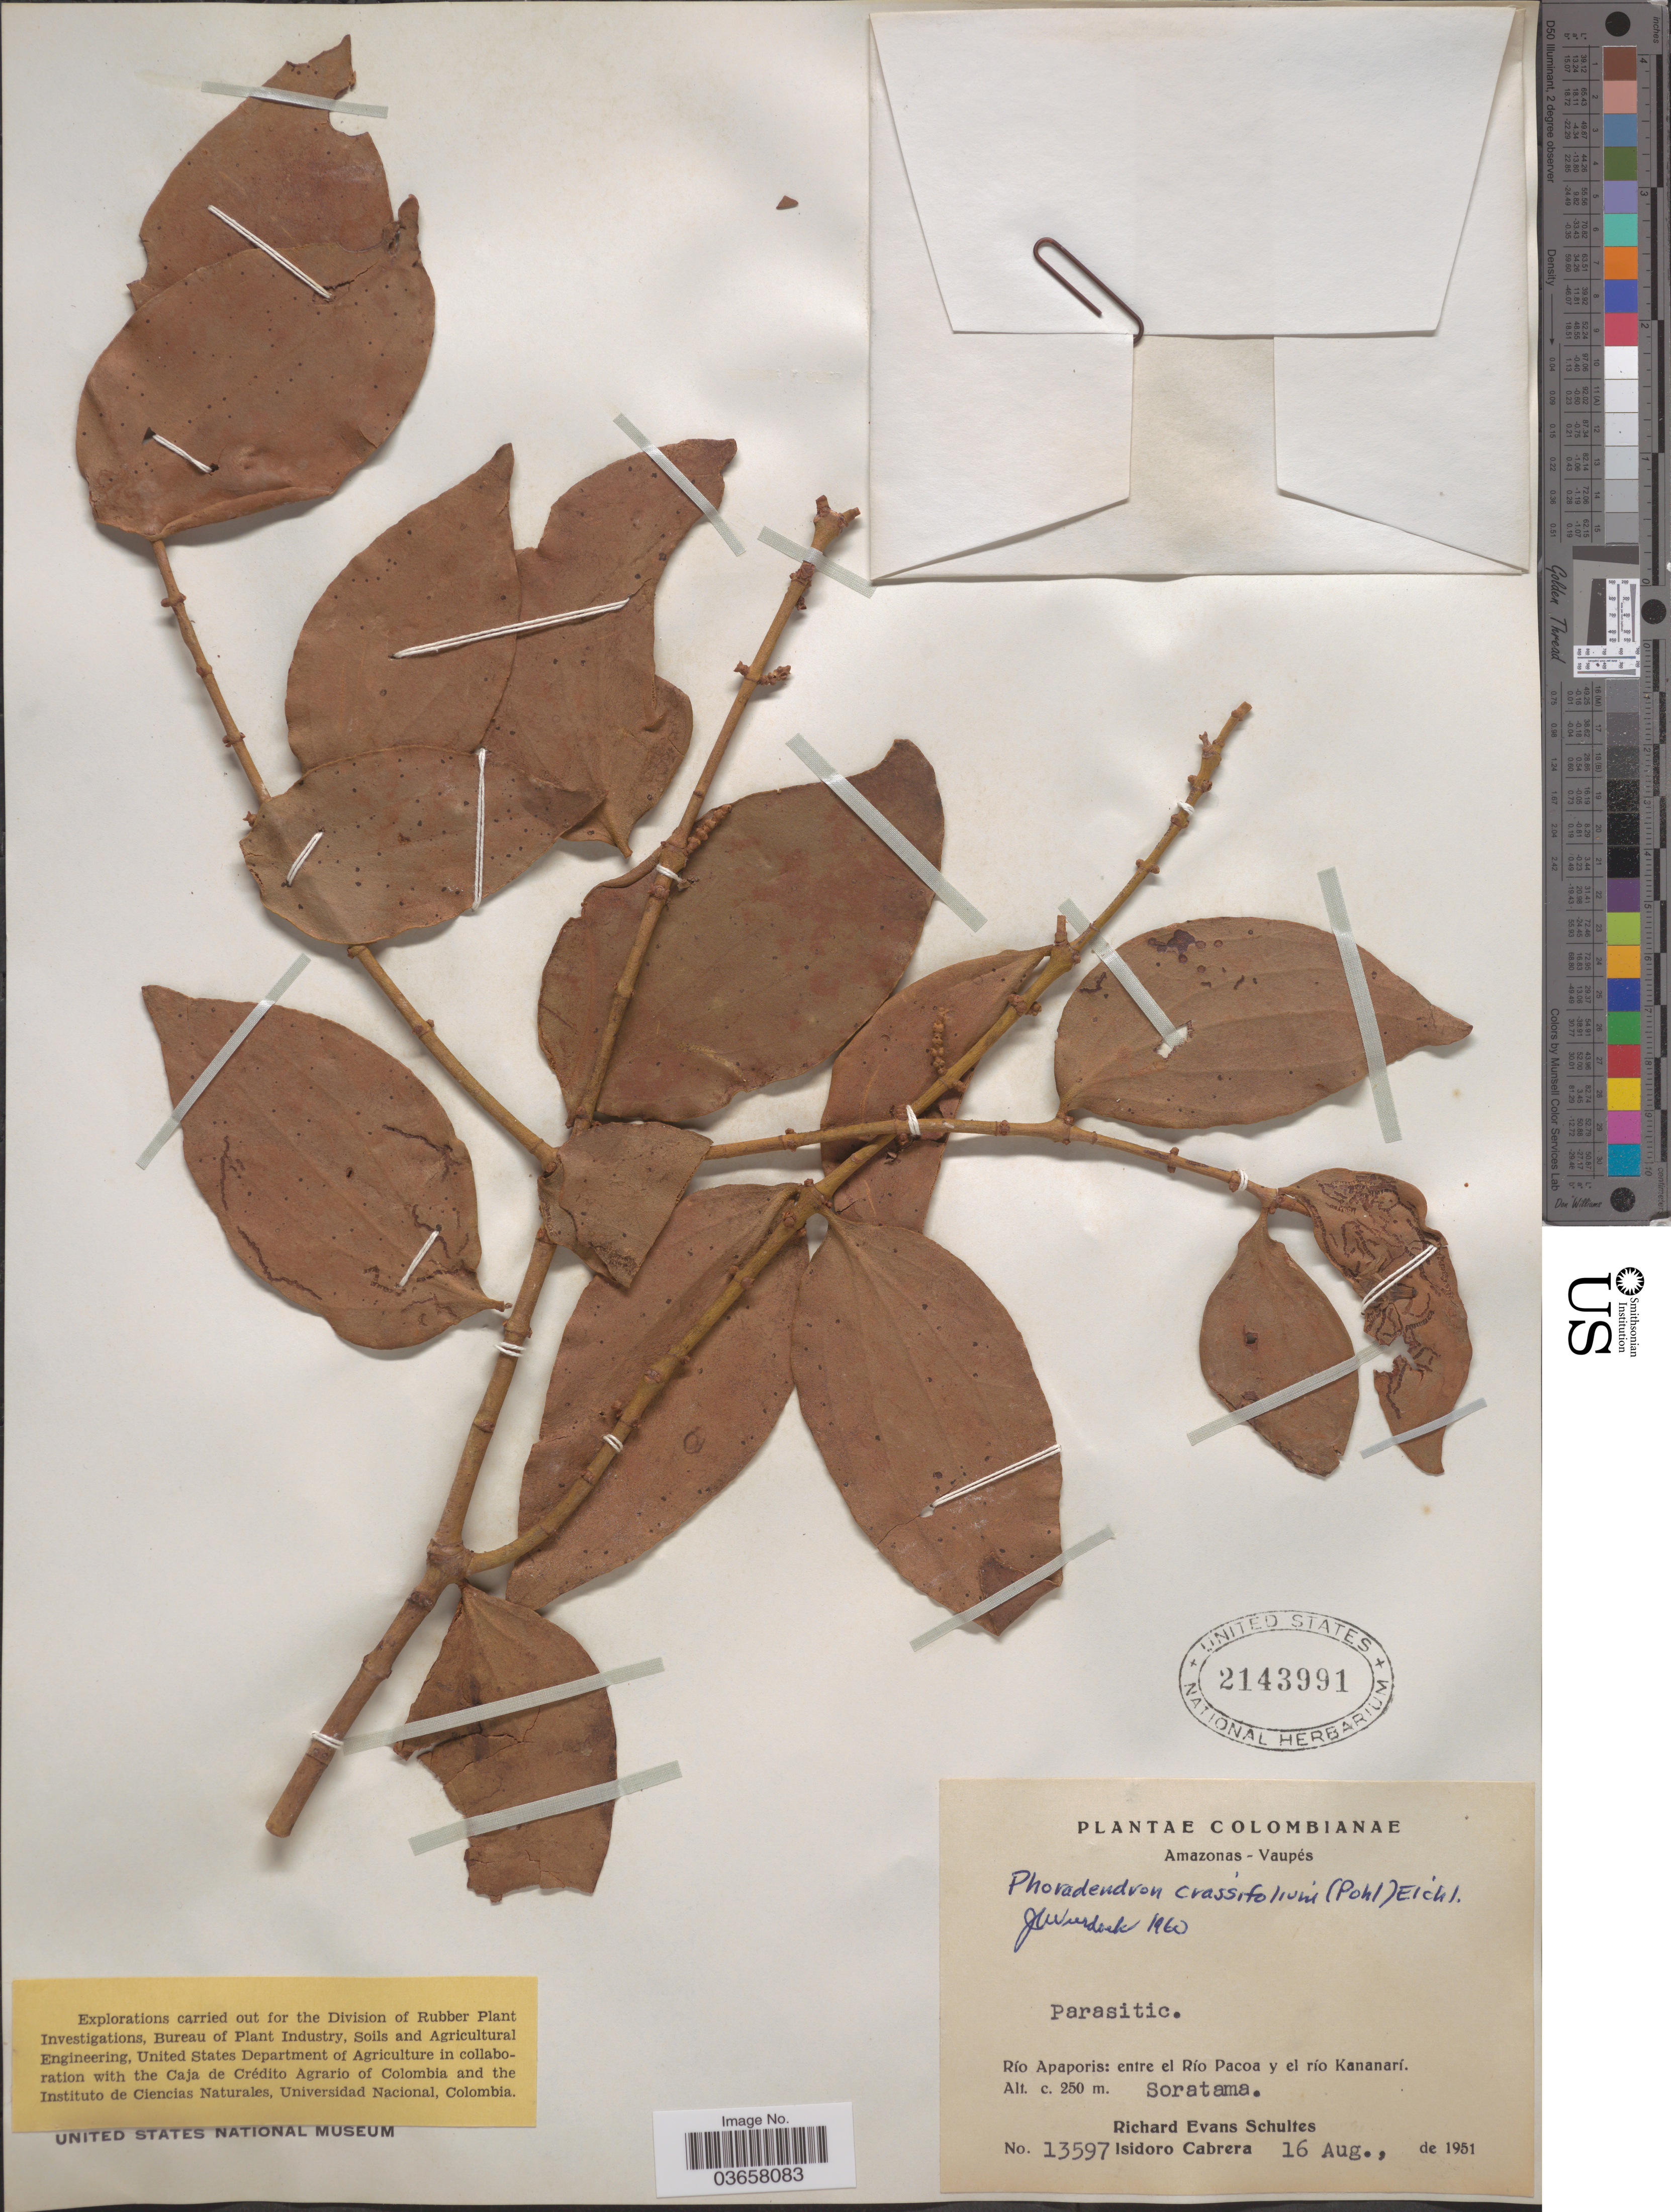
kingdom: Plantae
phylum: Tracheophyta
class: Magnoliopsida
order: Santalales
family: Viscaceae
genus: Phoradendron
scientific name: Phoradendron crassifolium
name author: (Pohl ex DC.) Eichler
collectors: R. E. Schultes & I. Cabrera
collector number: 13597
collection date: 1951-08-16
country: Colombia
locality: Amazonas - Vaupés. Río Apaporis: entre el Río Pacoa y el río Kananarí. Soratama.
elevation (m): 250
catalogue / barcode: US 2143991